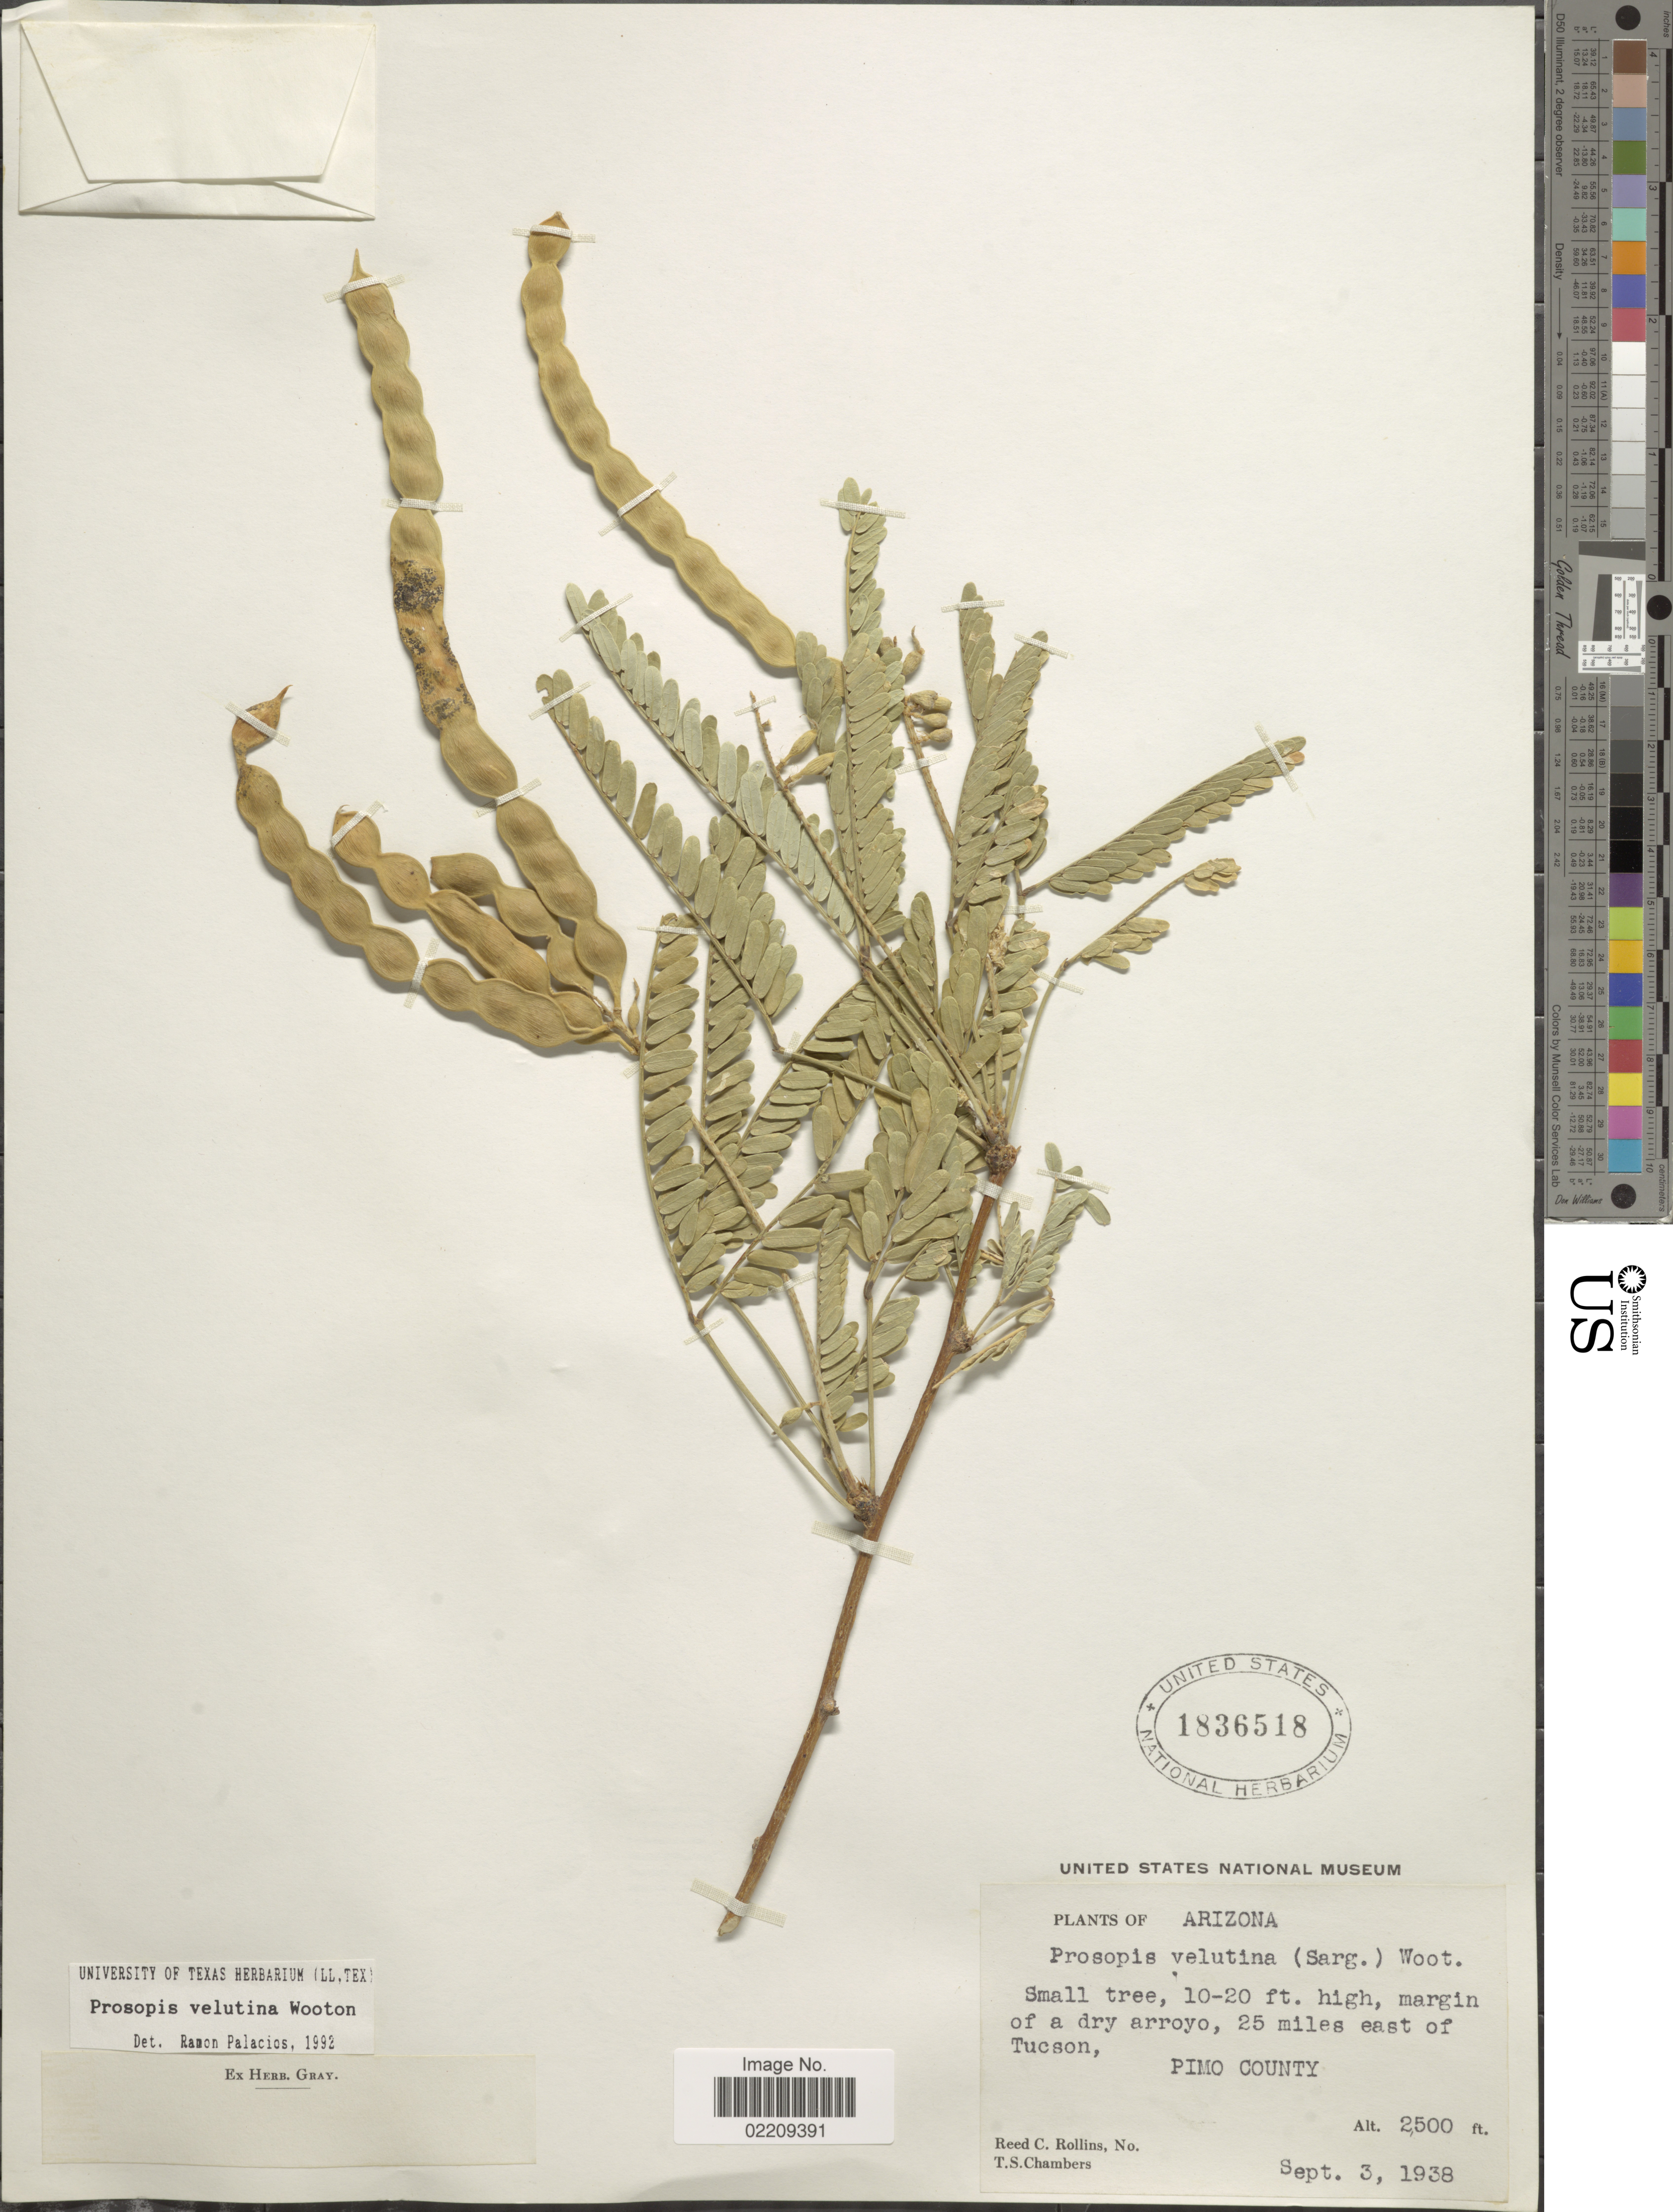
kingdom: Plantae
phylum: Tracheophyta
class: Magnoliopsida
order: Fabales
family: Fabaceae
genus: Neltuma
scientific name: Neltuma velutina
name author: (Wooton) Britton & Rose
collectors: R. C. Rollins & T. Chambers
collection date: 1938-09-03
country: United States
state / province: Arizona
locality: Pimo County, margin of a dry arroyo, 25 miles east of Tucson.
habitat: margins of a dry arroyo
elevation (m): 762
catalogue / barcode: US 1836518